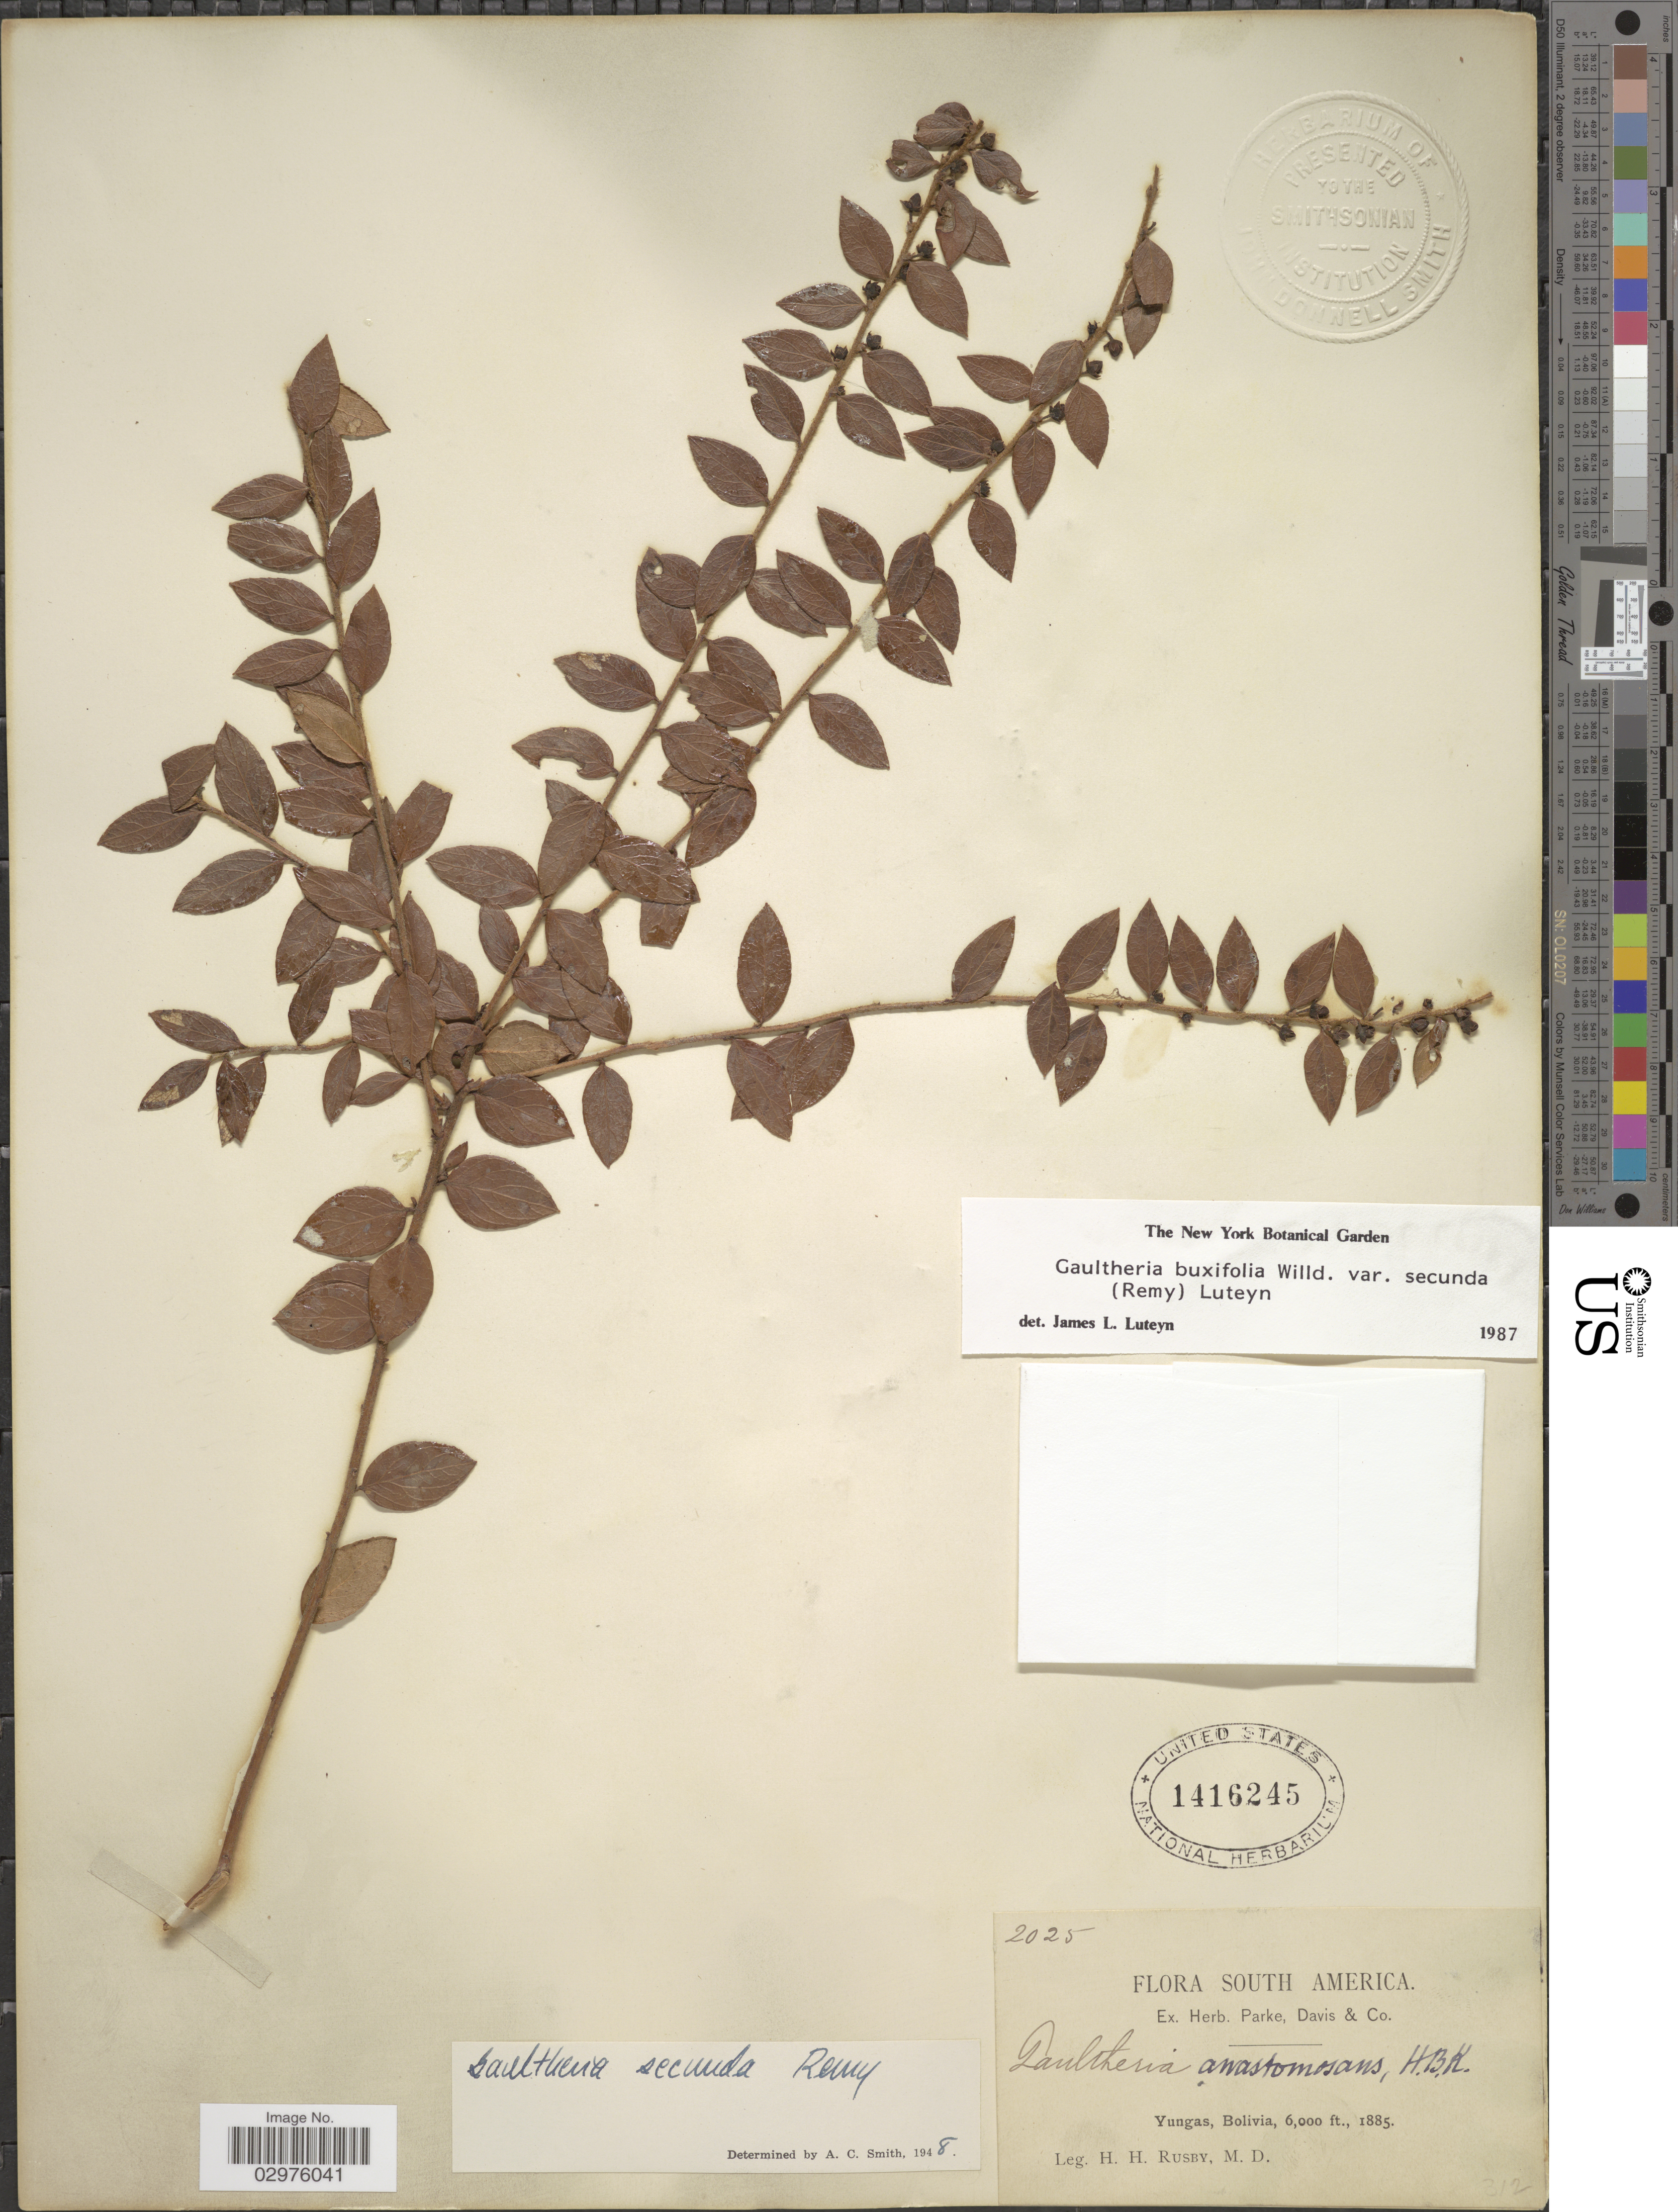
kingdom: Plantae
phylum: Tracheophyta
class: Magnoliopsida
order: Ericales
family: Ericaceae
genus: Gaultheria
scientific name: Gaultheria buxifolia var. secunda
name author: (J. Rémy) Luteyn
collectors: H. H. Rusby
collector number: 2025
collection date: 1885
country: Bolivia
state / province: La Paz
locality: Yungas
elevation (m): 1829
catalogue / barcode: US 1416245